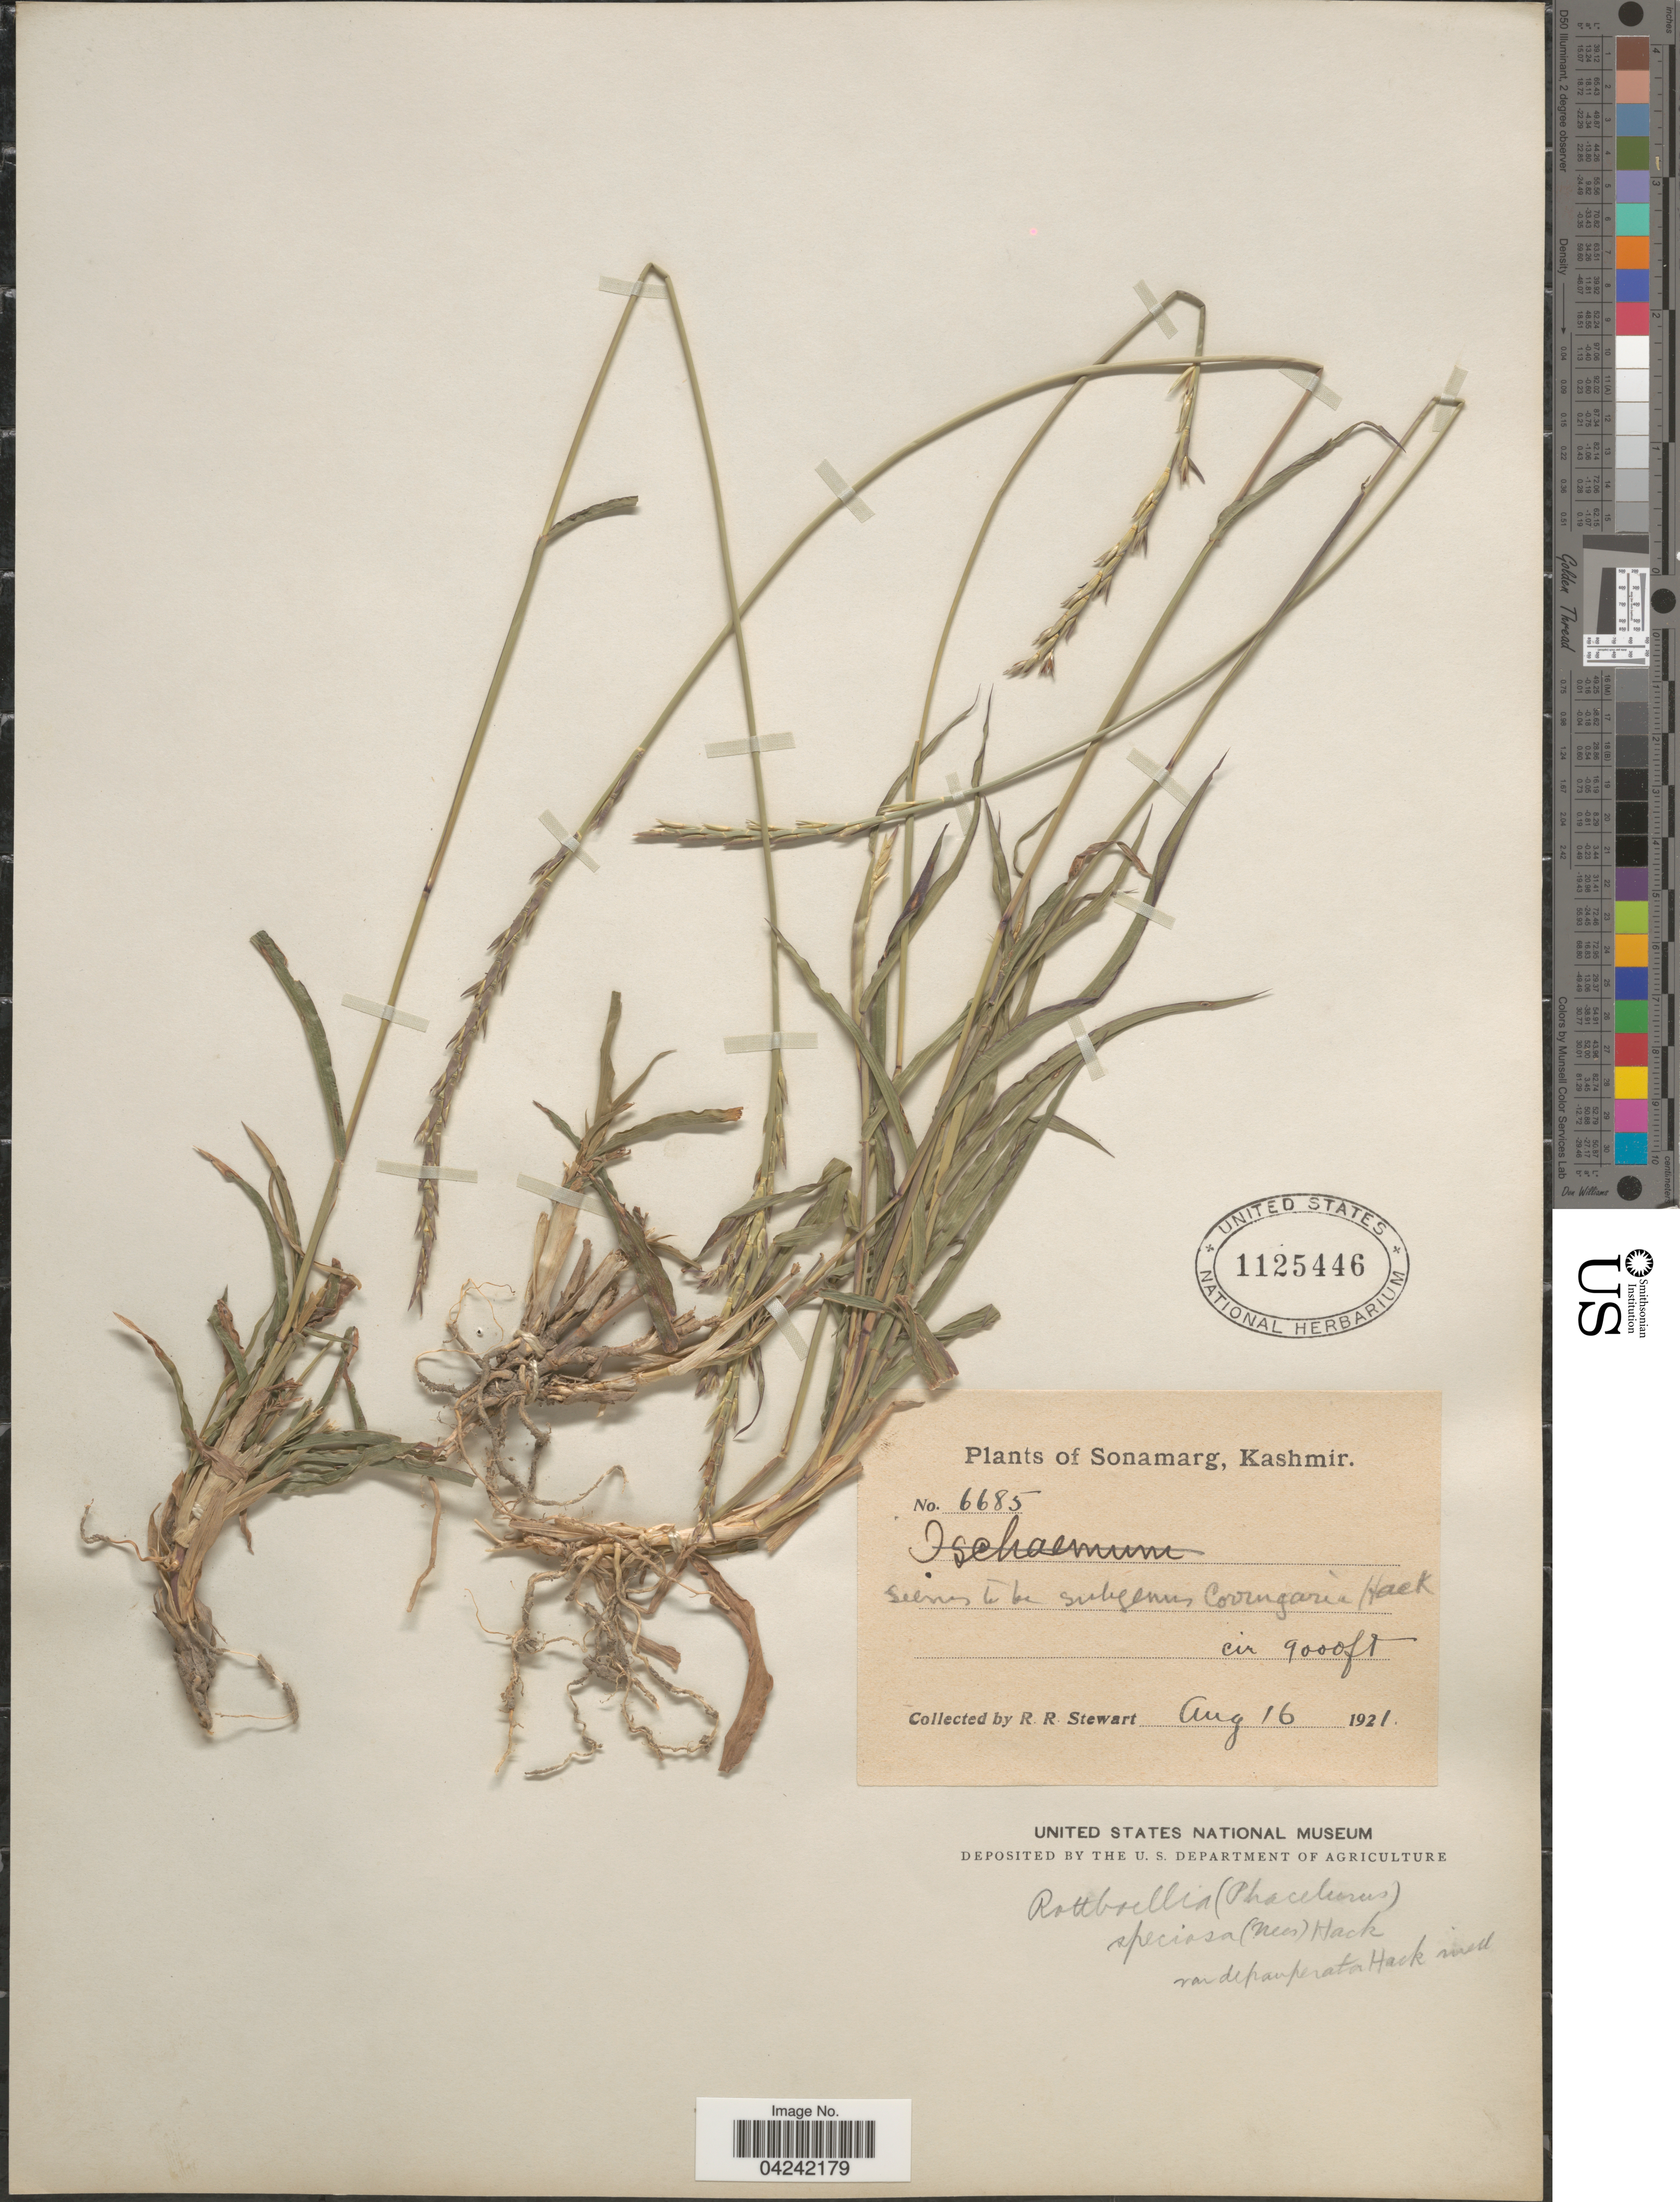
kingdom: Plantae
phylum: Tracheophyta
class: Liliopsida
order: Poales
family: Poaceae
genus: Phacelurus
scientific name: Phacelurus speciosus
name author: (Steud.) C. E. Hubb.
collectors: R. Stewart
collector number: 6685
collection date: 1921-08-16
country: India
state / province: Jammu and Kashmir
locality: Sonamarg, Kashmir.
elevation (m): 2743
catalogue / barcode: US 1125446